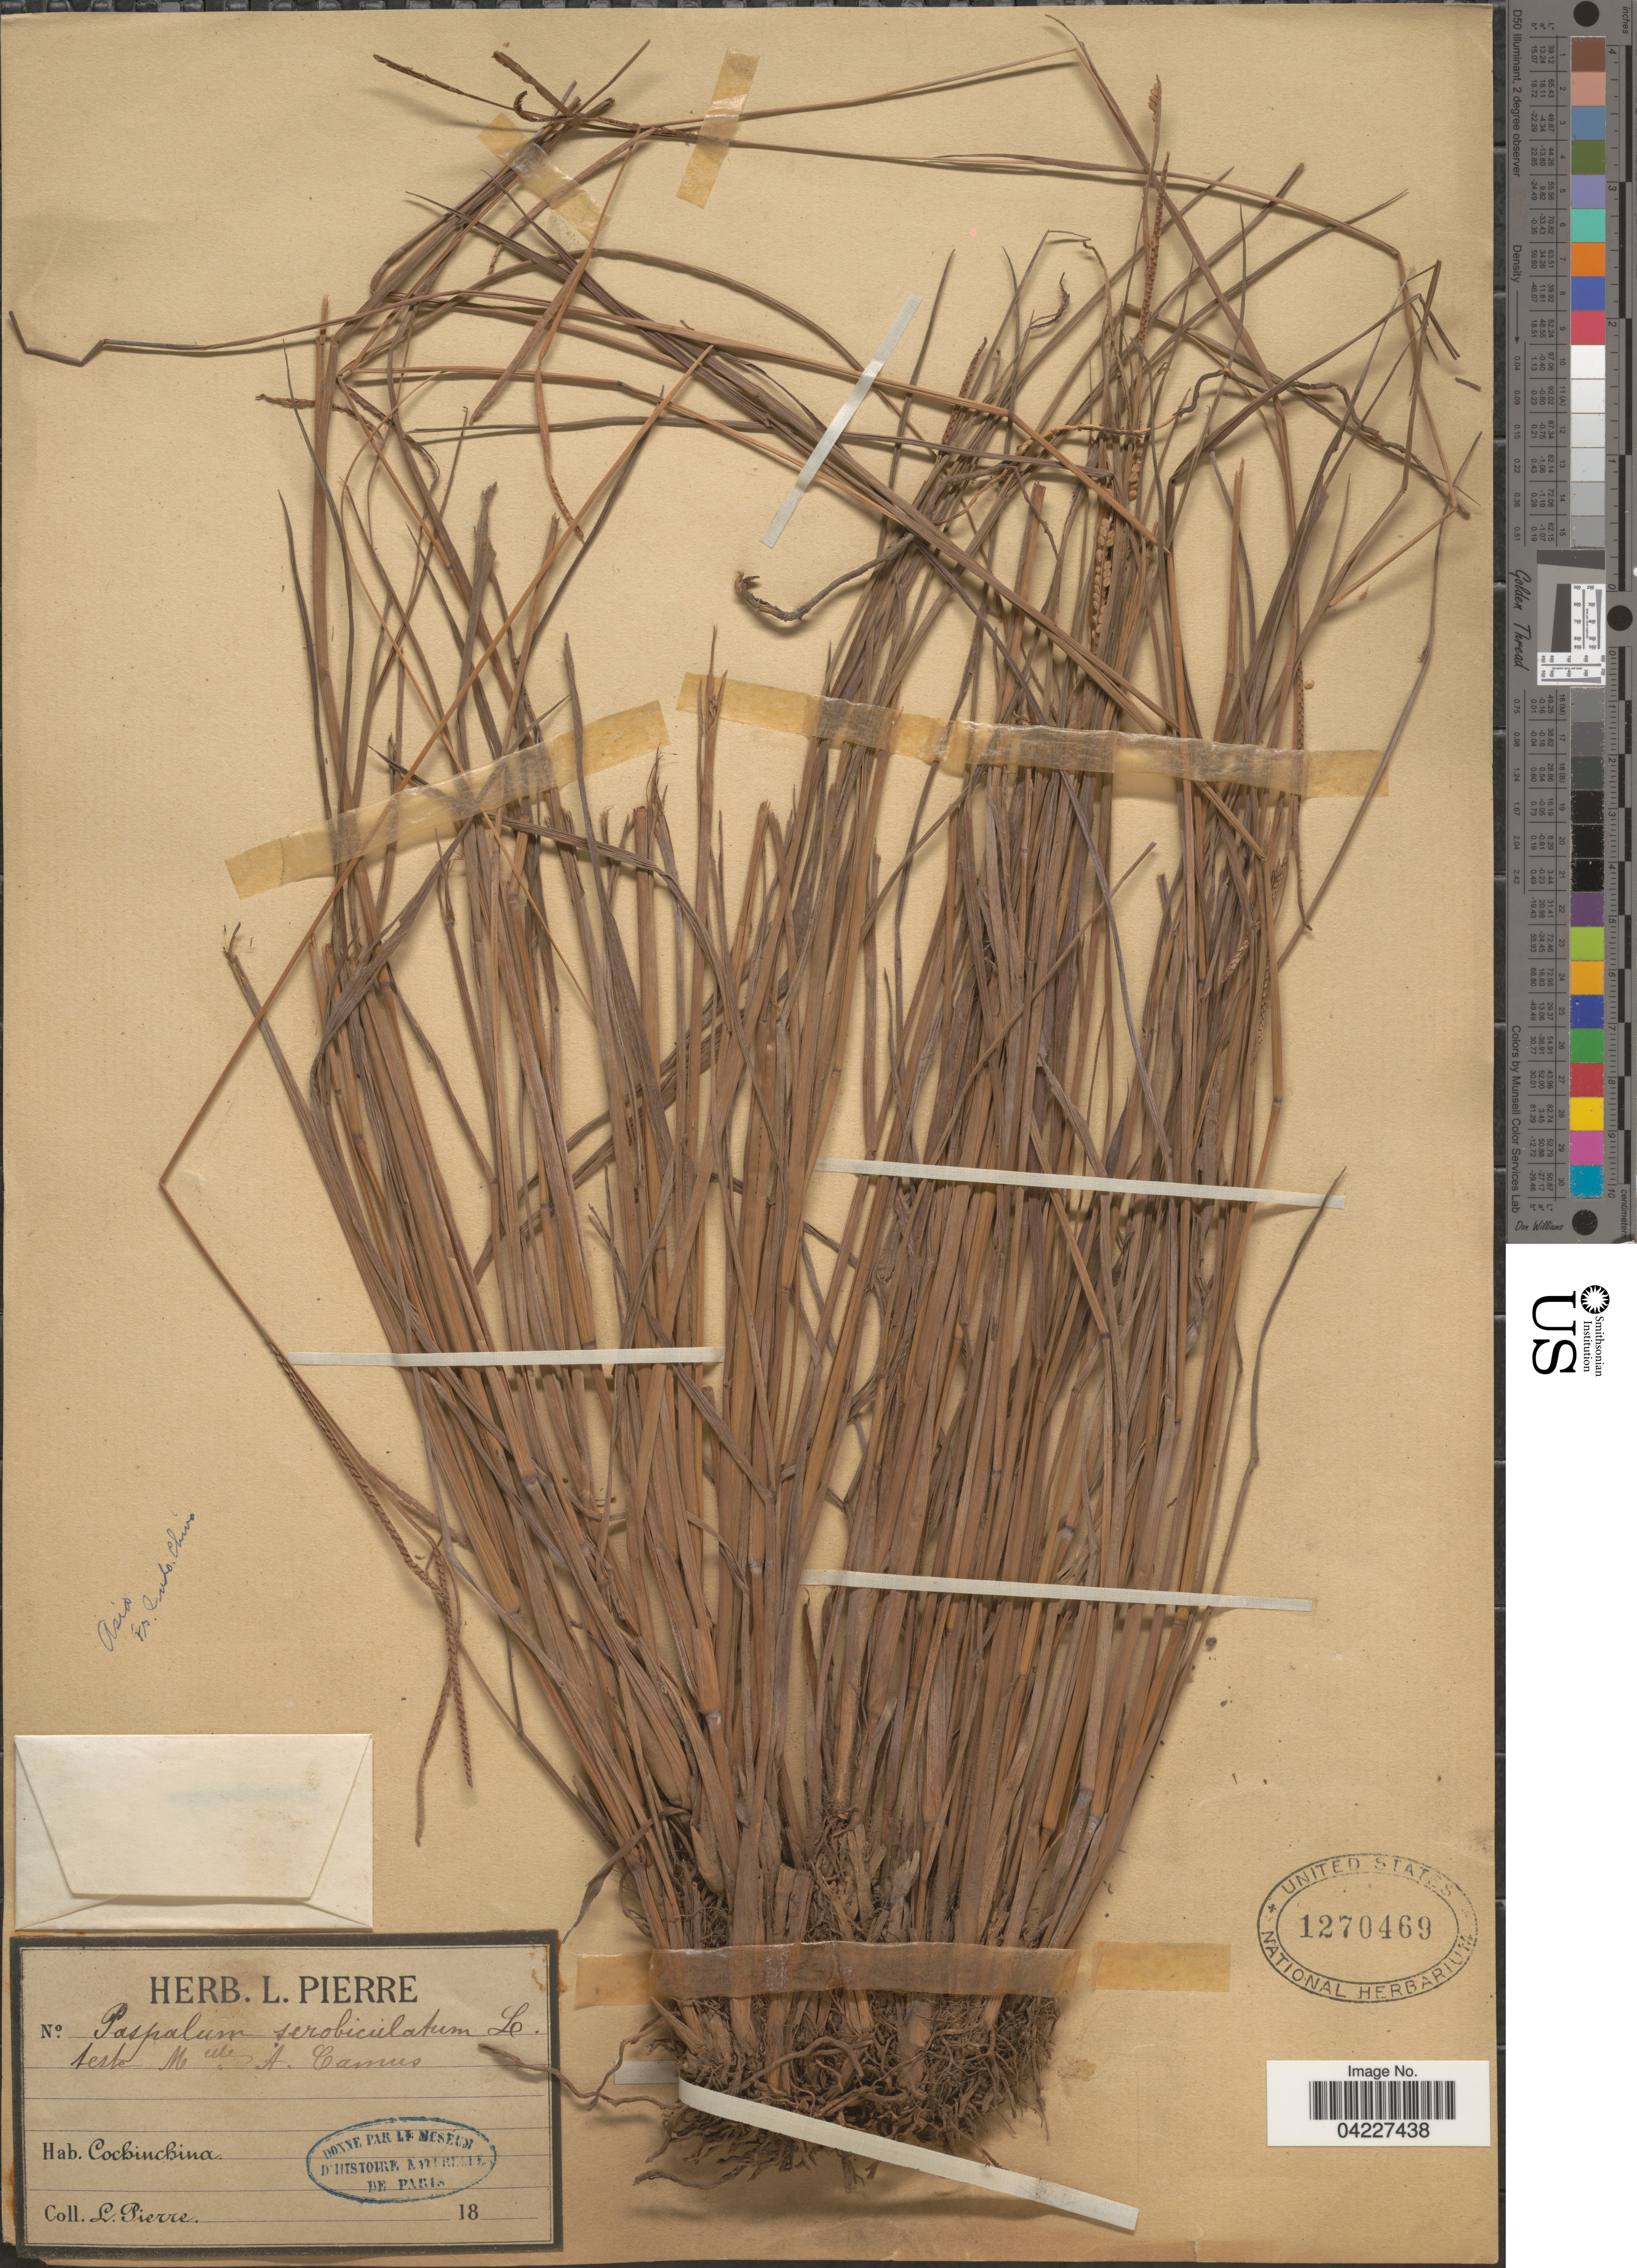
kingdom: Plantae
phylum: Tracheophyta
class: Liliopsida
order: Poales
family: Poaceae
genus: Paspalum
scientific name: Paspalum scrobiculatum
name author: L.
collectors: L. Pierre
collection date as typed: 18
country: Vietnam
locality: Cochinchina.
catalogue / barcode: US 1270469